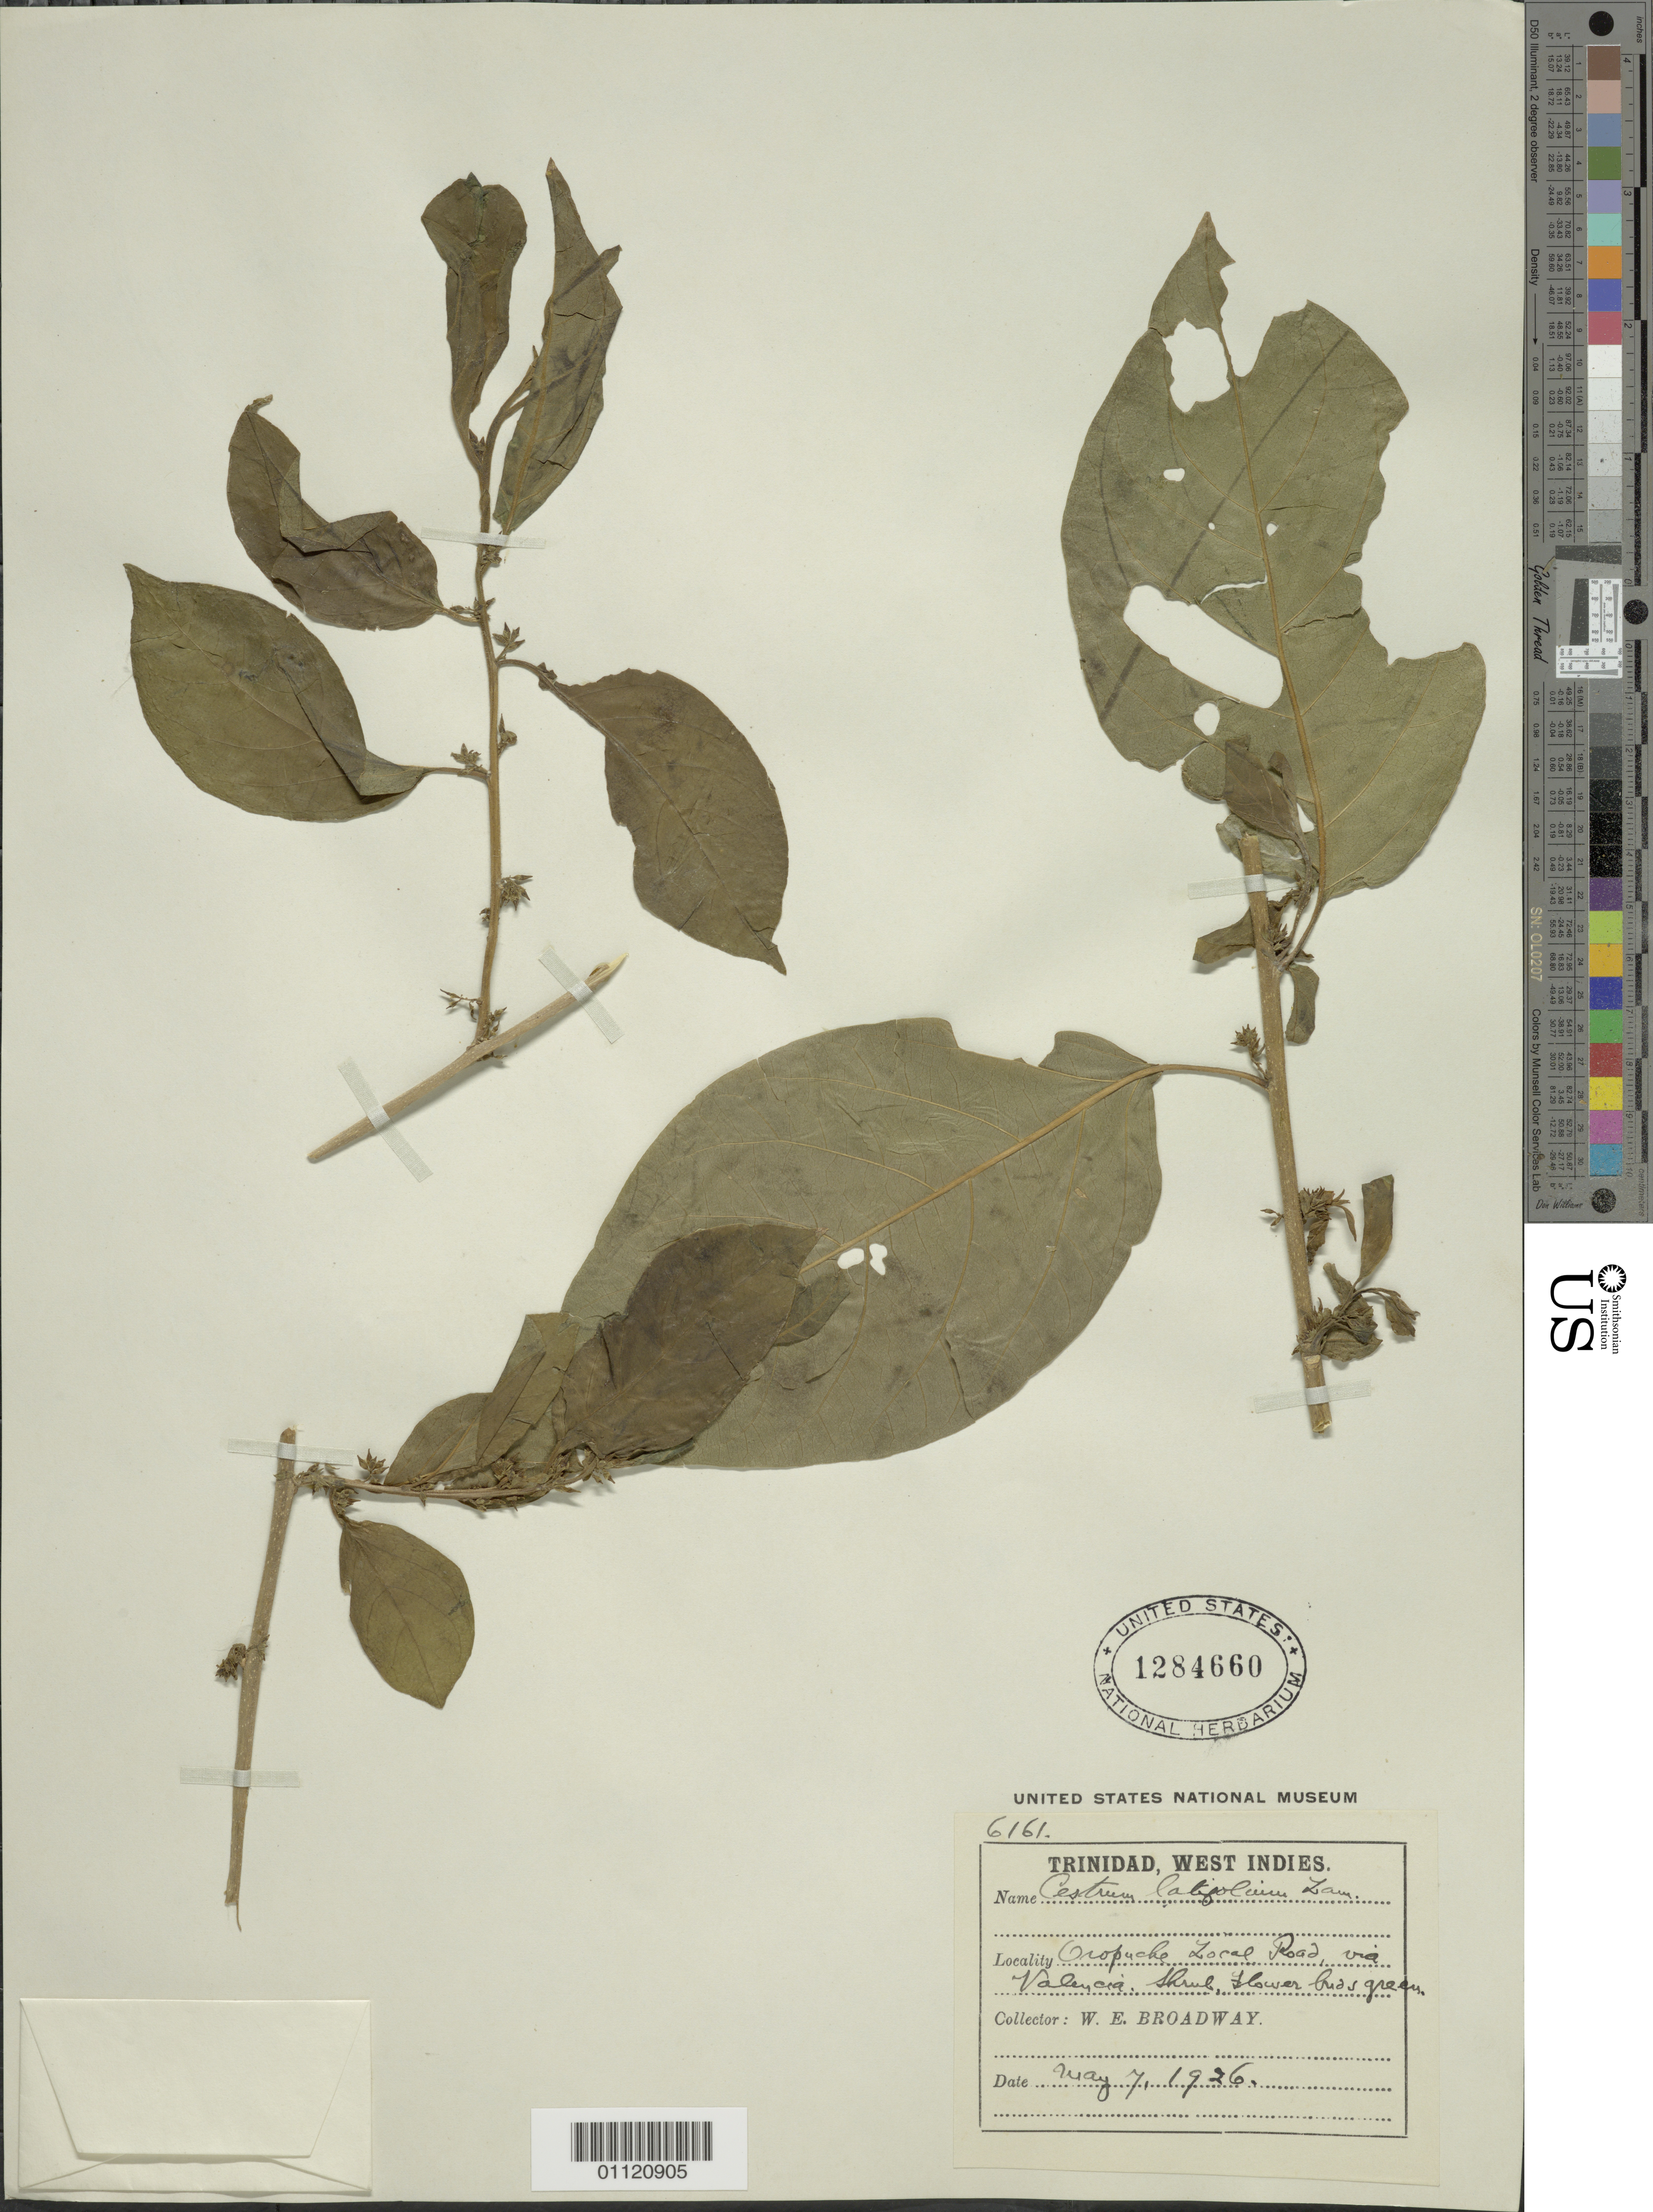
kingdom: Plantae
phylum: Tracheophyta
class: Magnoliopsida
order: Solanales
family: Solanaceae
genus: Cestrum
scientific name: Cestrum latifolium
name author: Lam.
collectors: W. E. Broadway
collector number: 6161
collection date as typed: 07 May 1926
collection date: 1926-05-07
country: Trinidad and Tobago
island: Trinidad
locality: Oropuche Local Road, via Valencia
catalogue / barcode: US 1284660